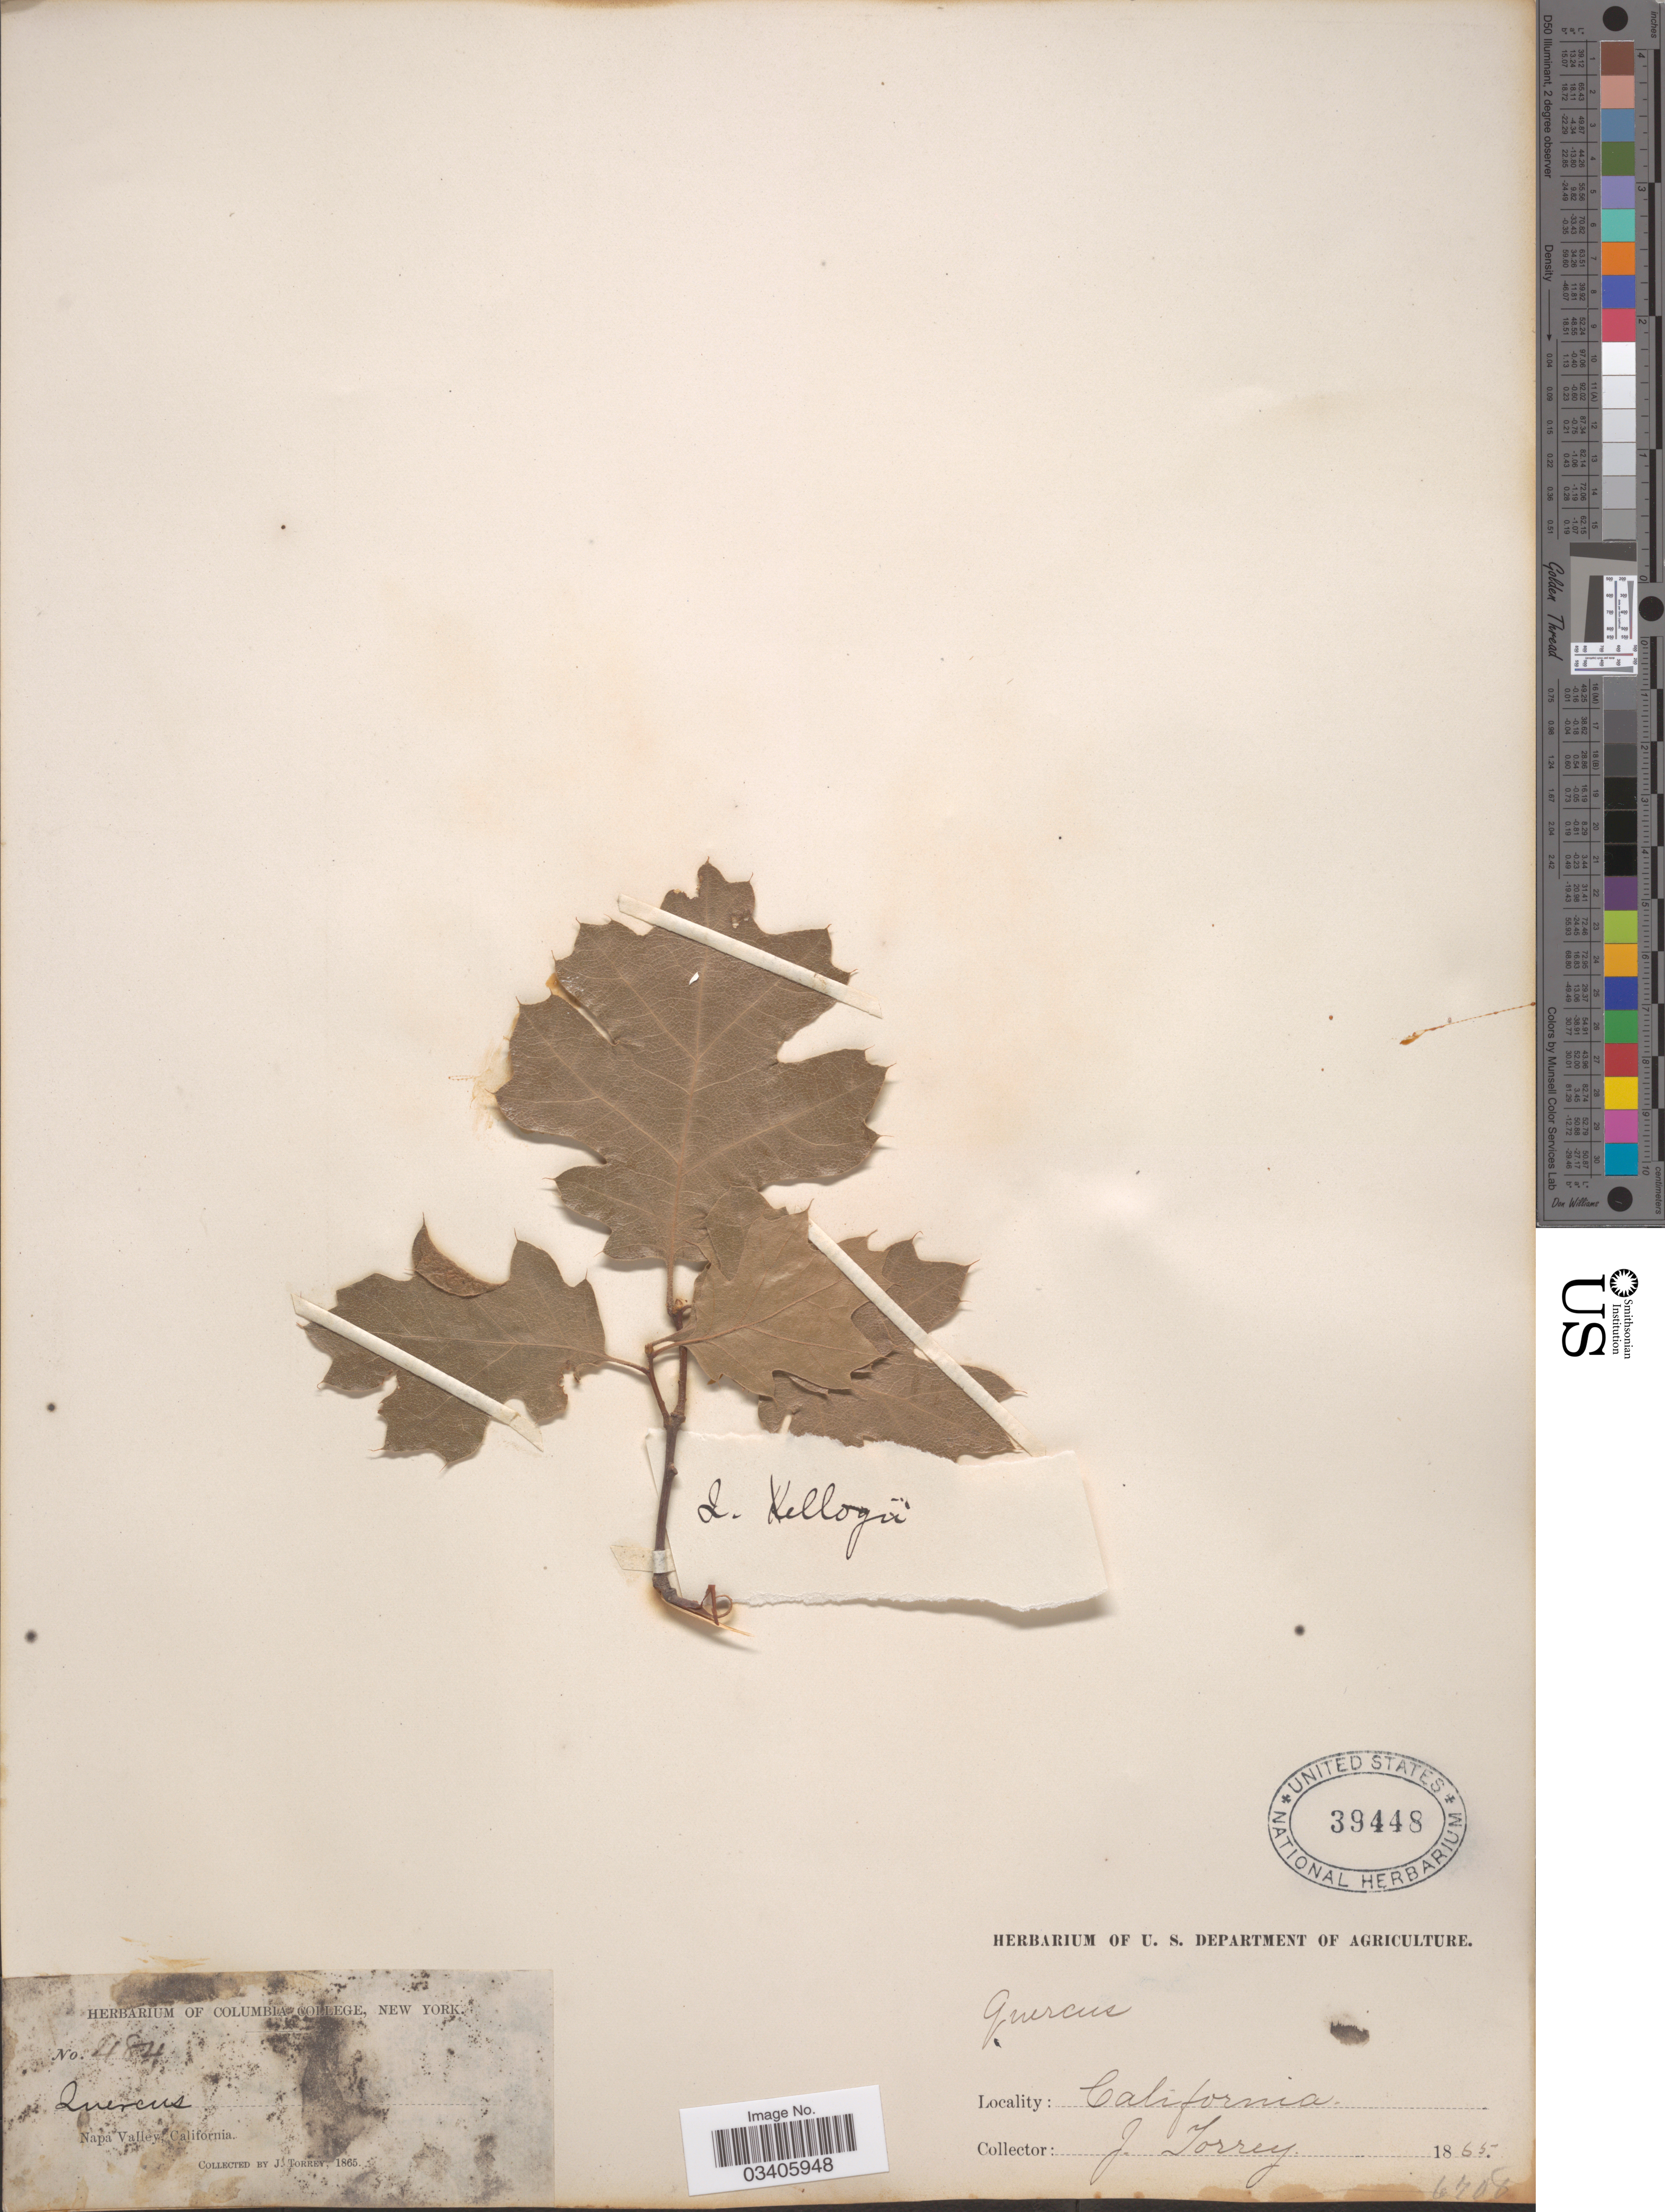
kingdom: Plantae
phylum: Tracheophyta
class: Magnoliopsida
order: Fagales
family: Fagaceae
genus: Quercus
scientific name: Quercus kelloggii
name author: Newb.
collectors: J. Torrey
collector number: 484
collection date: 1865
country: United States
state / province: California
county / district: Napa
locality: Napa Valley.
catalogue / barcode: US 39448